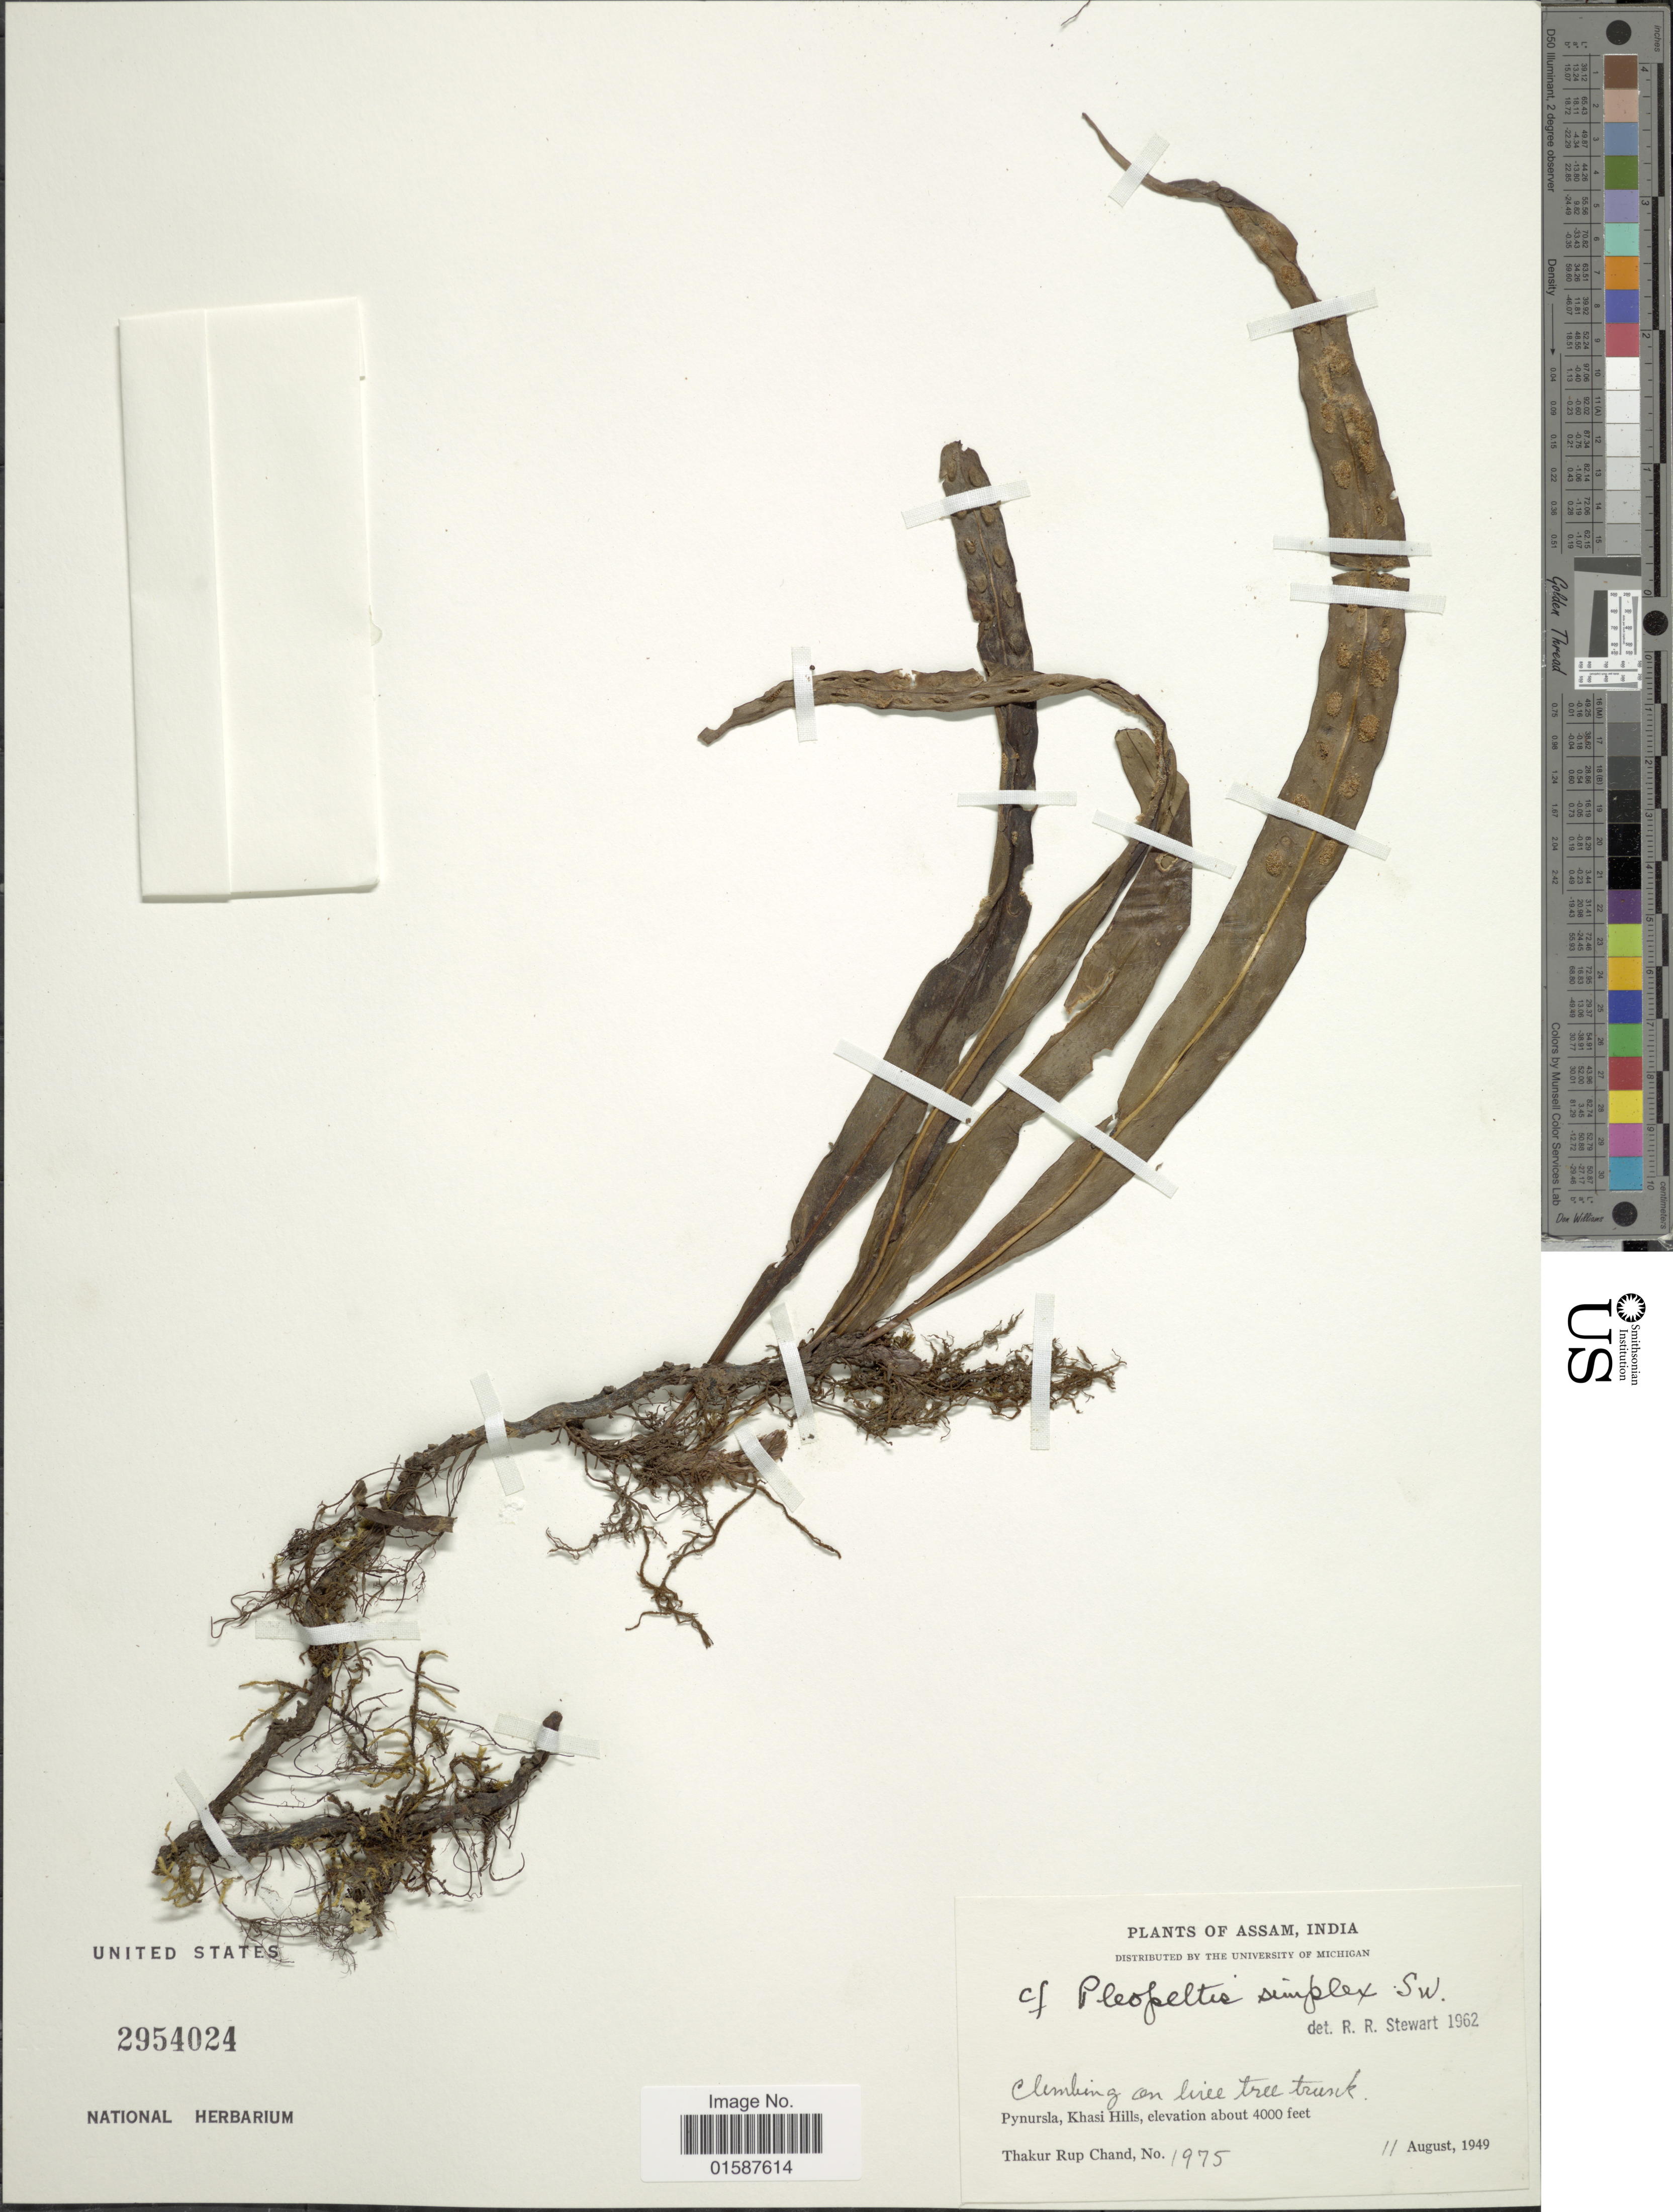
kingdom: Plantae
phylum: Tracheophyta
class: Polypodiopsida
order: Polypodiales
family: Polypodiaceae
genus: Lepisorus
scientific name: Lepisorus excavatus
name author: (Bory ex Willd.) Ching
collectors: T. R. Chand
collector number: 1975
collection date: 1949-08-11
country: India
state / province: Meghalaya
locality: Assam, Pynursla, Khasi Hills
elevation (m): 1219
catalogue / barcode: US 2954024